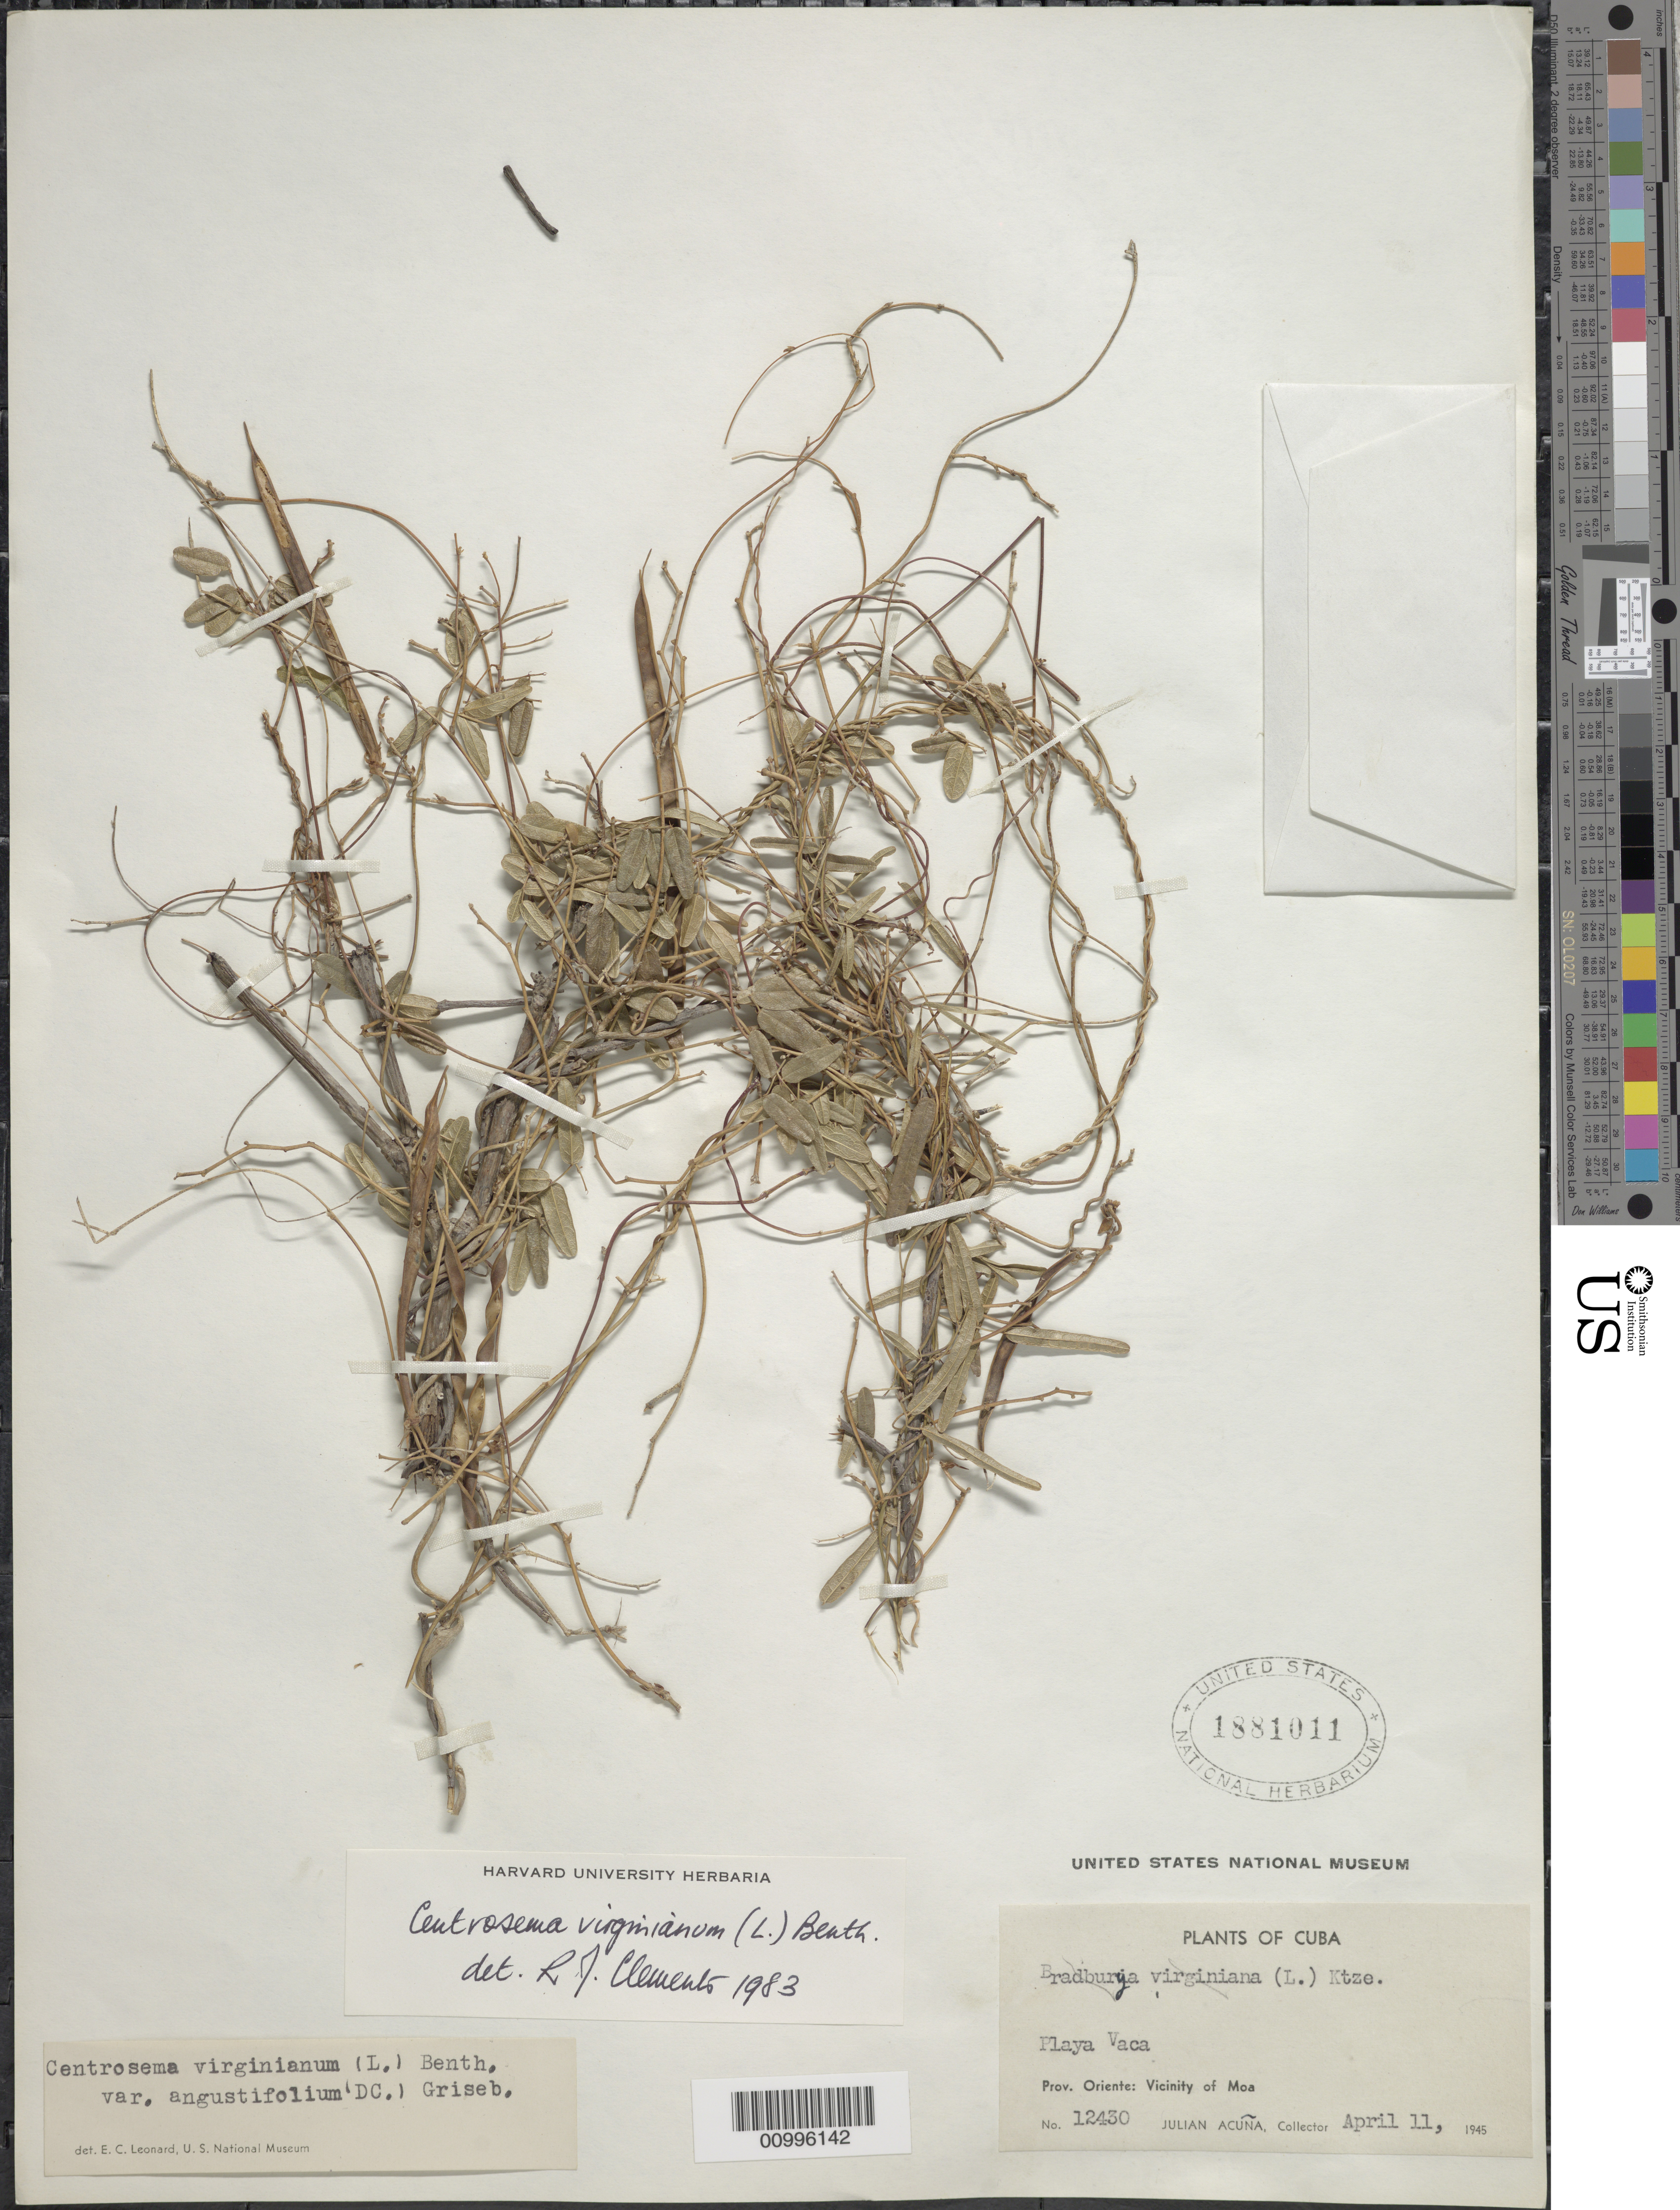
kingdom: Plantae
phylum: Tracheophyta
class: Magnoliopsida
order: Fabales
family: Fabaceae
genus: Centrosema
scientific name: Centrosema virginianum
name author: (L.) Benth.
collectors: J. Acuña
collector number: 12430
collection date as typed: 11 Apr 1945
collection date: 1945-04-11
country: Cuba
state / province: Oriente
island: Cuba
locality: Vicinity of Moa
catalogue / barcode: US 1881011